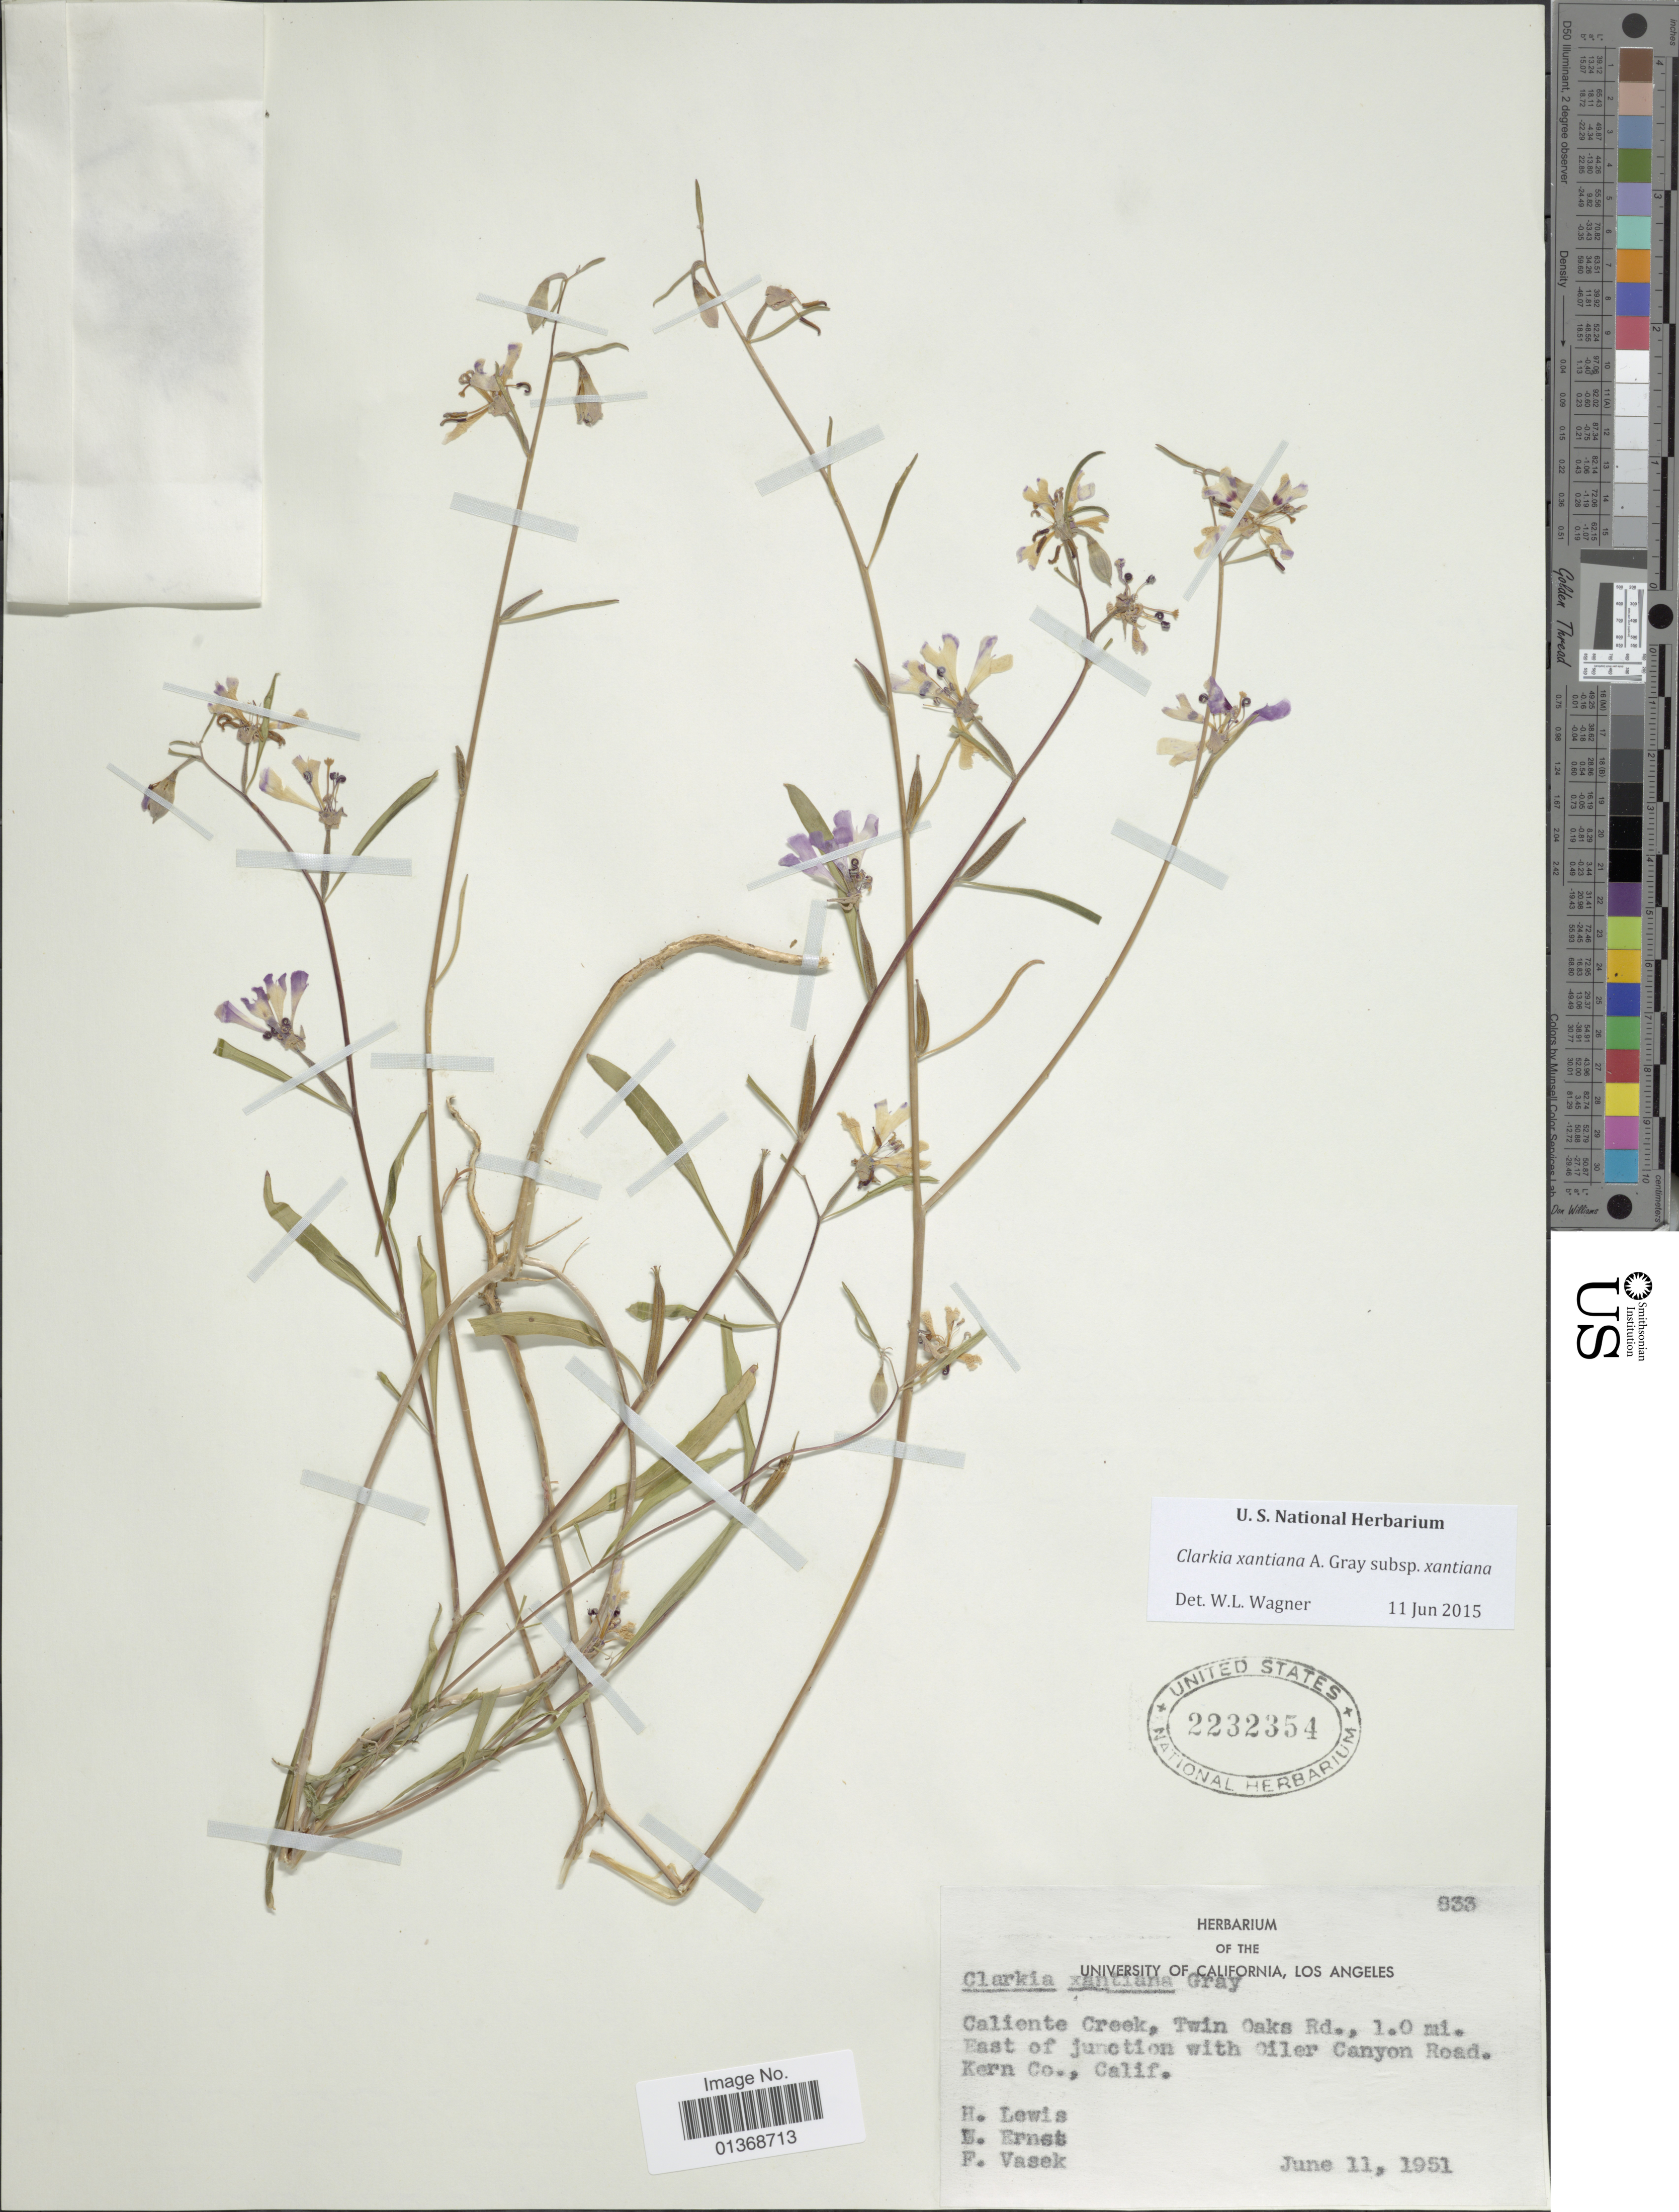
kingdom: Plantae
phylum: Tracheophyta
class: Magnoliopsida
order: Myrtales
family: Onagraceae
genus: Clarkia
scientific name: Clarkia xantiana subsp. xantiana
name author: A. Gray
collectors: H. Lewis, E. Ernst & F. Vasek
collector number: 833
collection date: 1951-06-11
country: United States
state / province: California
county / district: Kern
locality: Caliente Creek, Twin Oaks Rd., 1.0 mi. East of junction with Oiler Canyon Road, Kern Co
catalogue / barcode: US 2232354